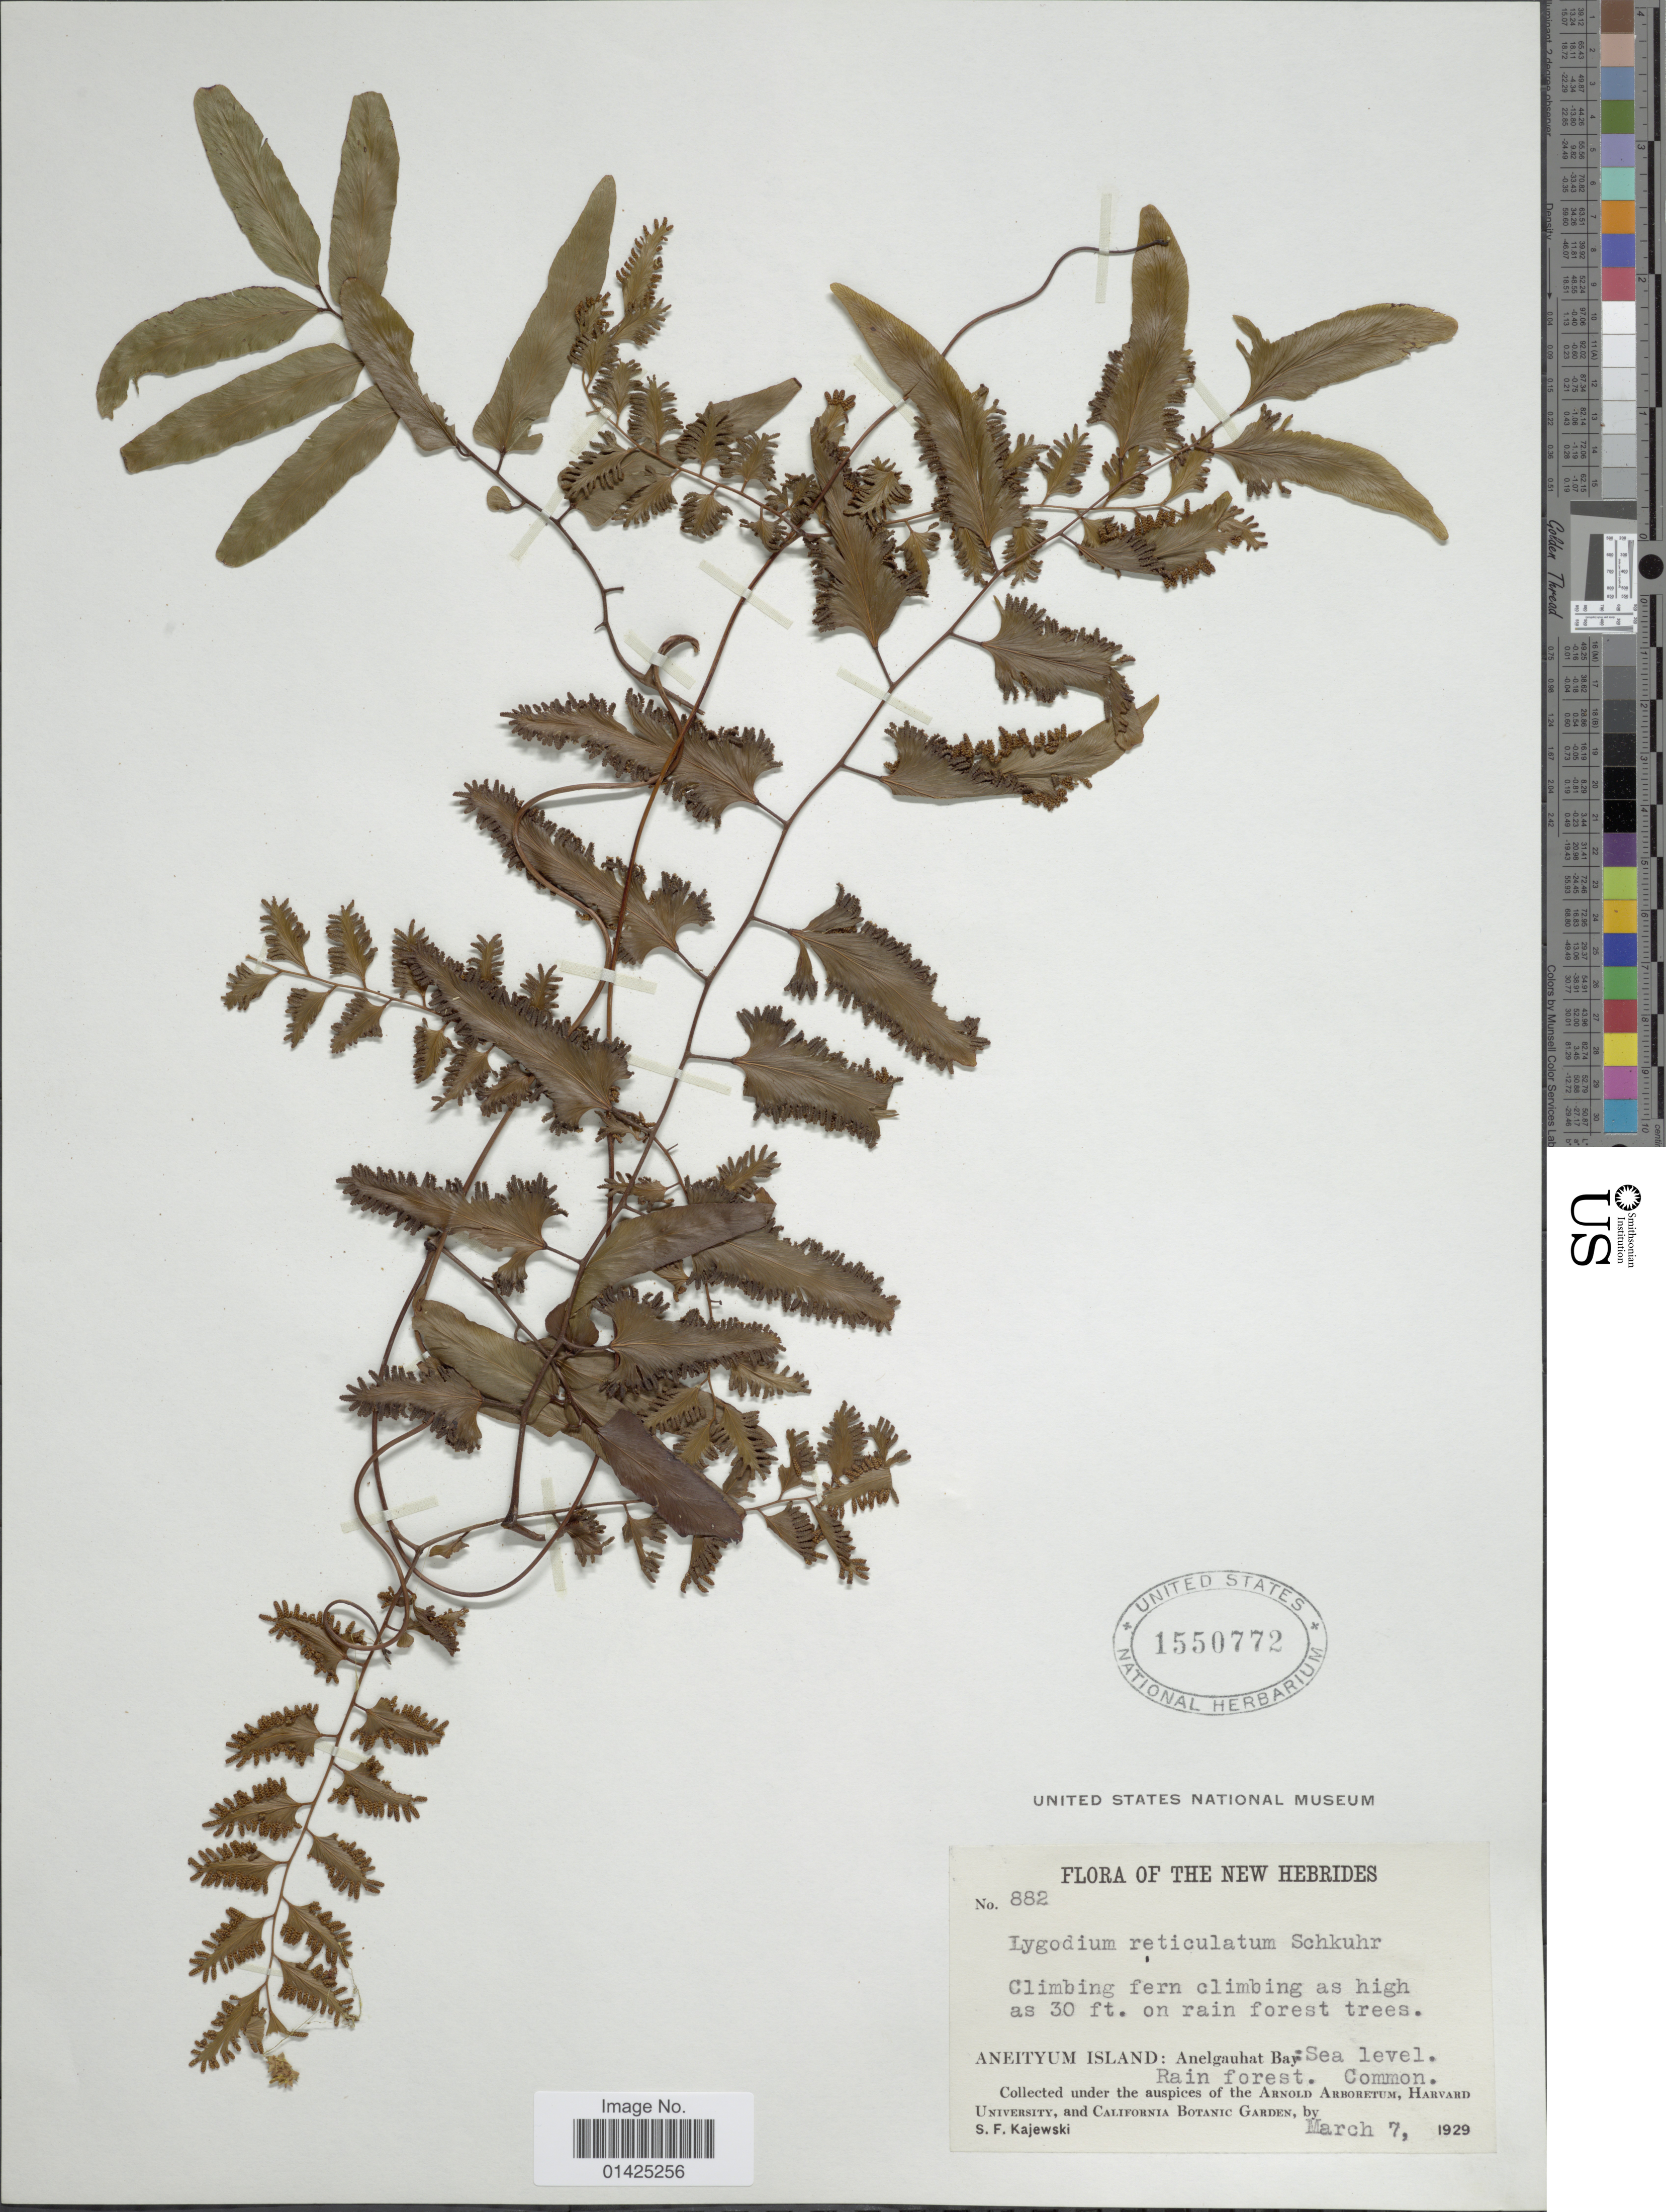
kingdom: Plantae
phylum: Tracheophyta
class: Polypodiopsida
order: Schizaeales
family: Lygodiaceae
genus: Lygodium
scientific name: Lygodium reticulatum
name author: Schkuhr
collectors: S.J. Kajewski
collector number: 882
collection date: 1929-03-07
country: Vanuatu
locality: The New Hebrides, Aneityum Island: Angelgauhat Bay.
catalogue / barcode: US 1550772